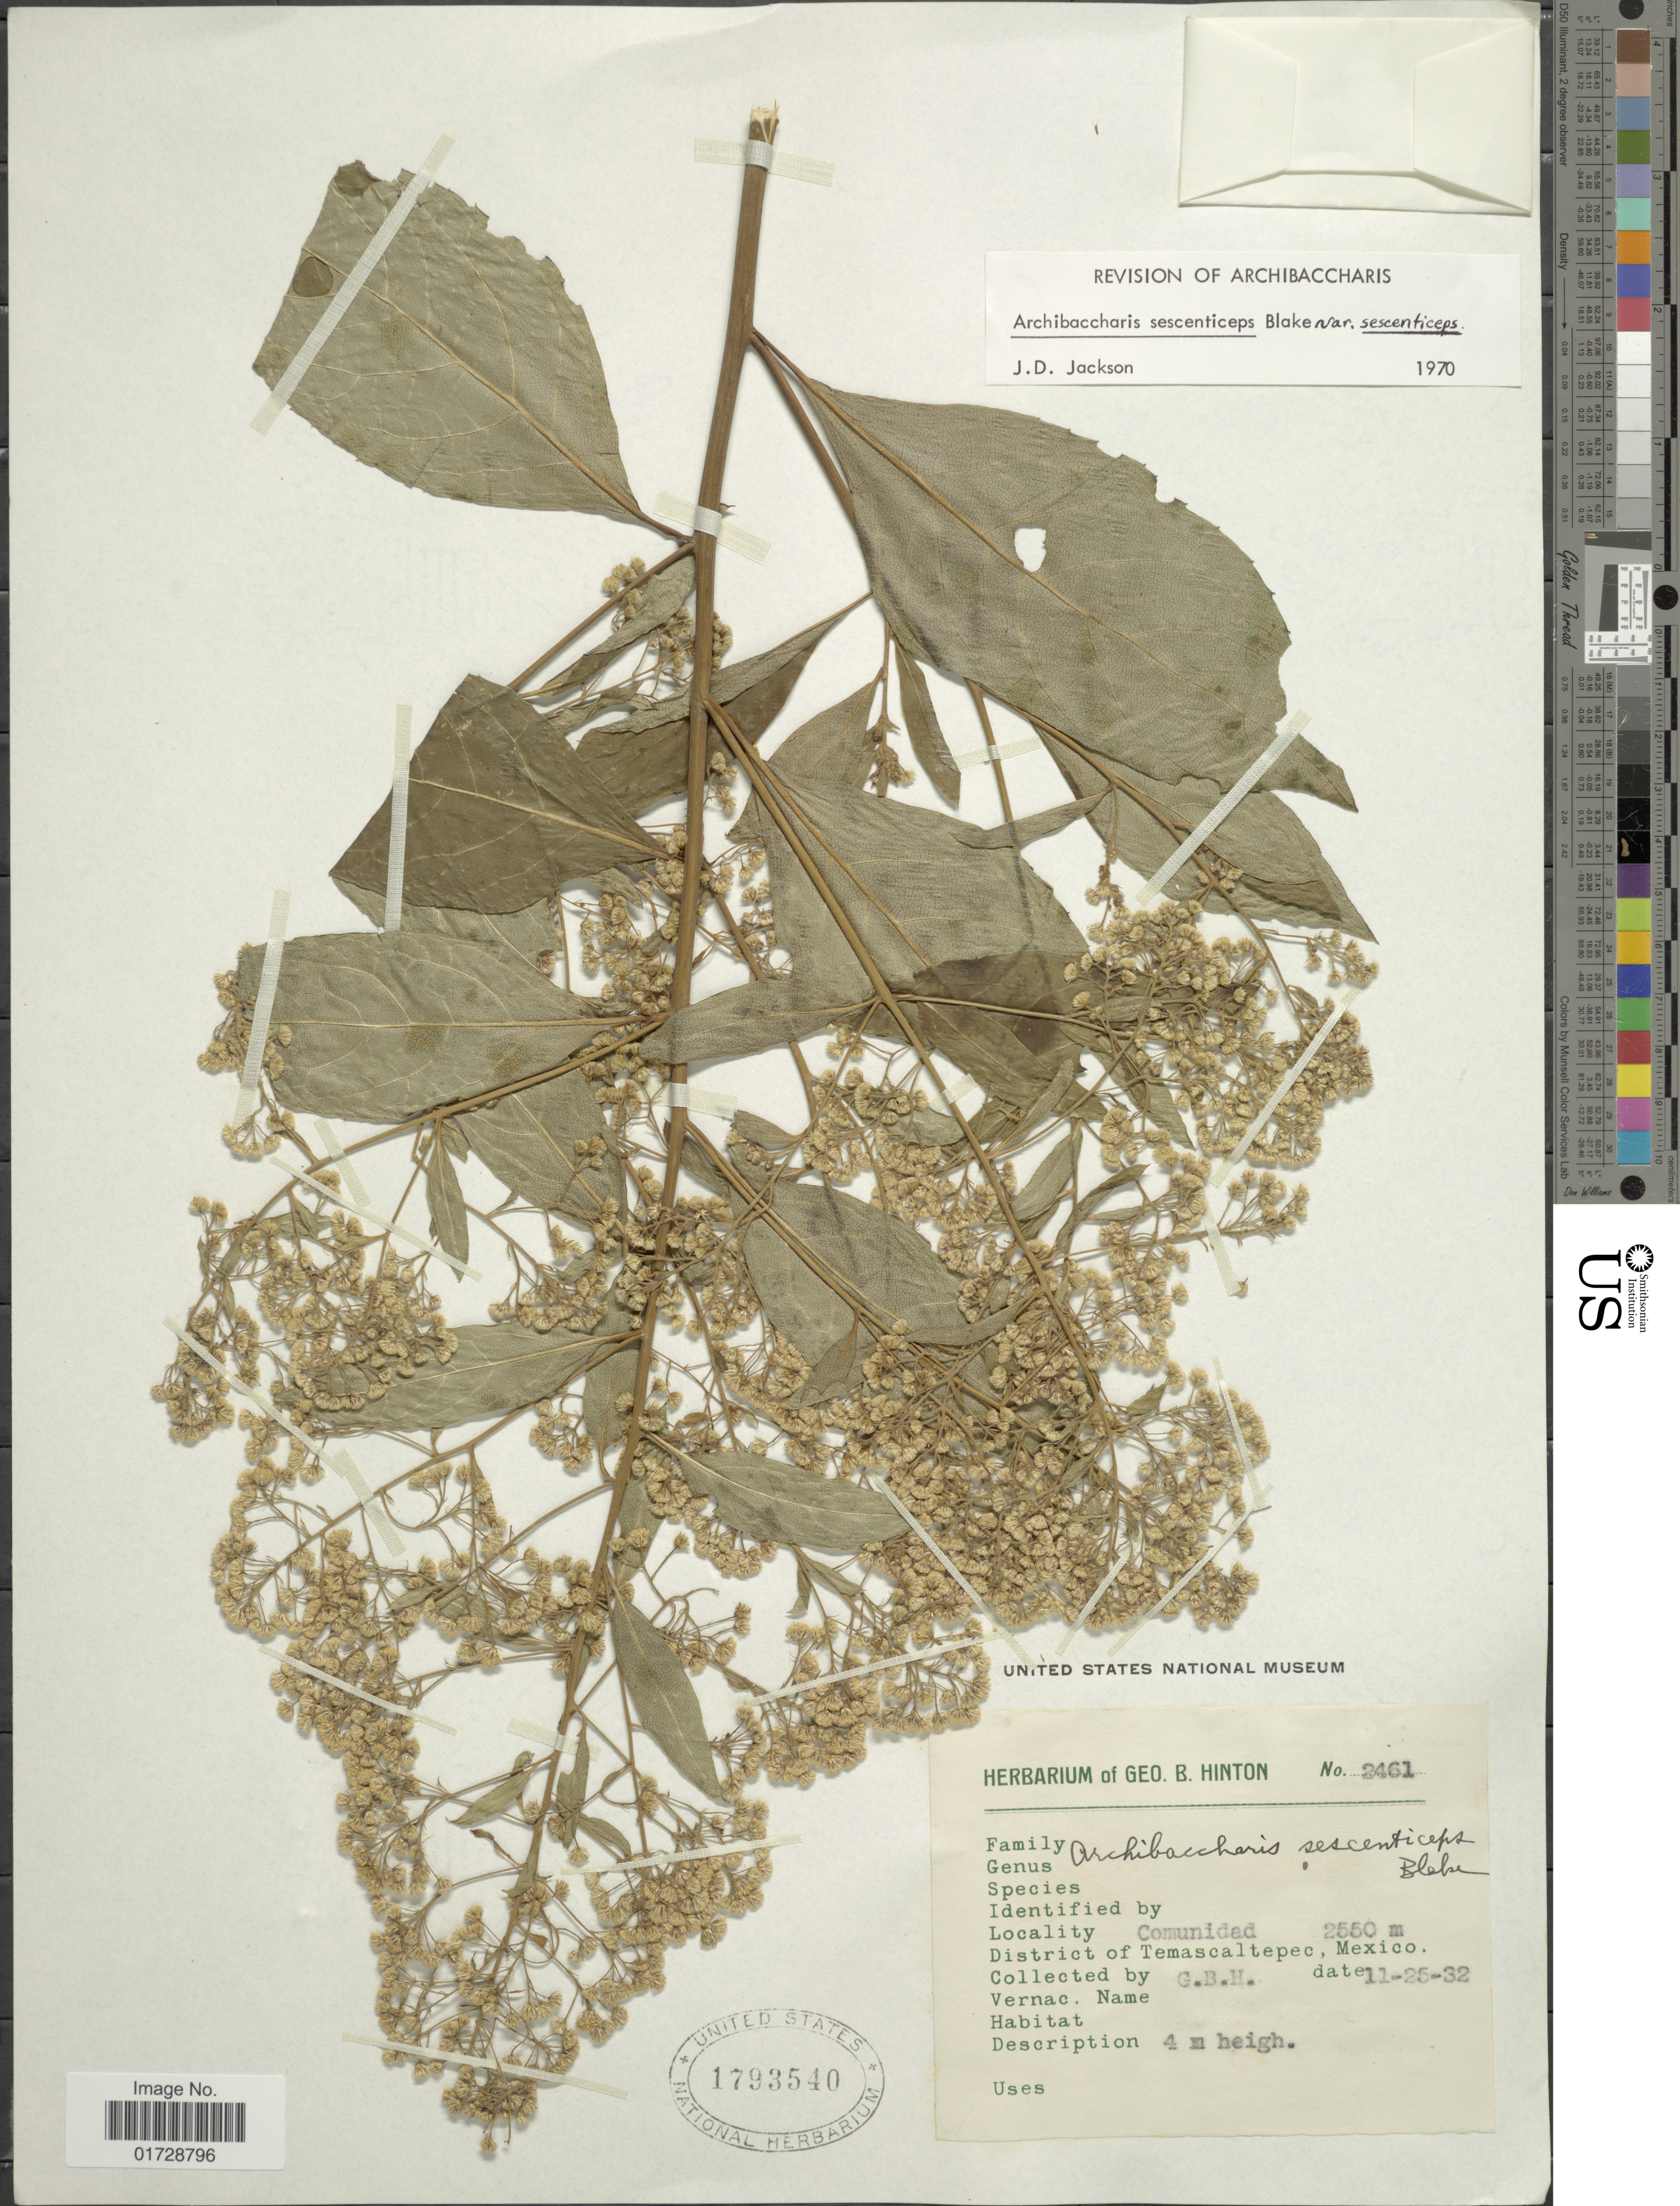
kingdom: Plantae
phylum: Tracheophyta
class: Magnoliopsida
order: Asterales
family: Asteraceae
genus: Archibaccharis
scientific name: Archibaccharis sescenticeps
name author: (S.F. Blake) S.F. Blake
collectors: G. B. Hinton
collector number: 2461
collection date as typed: Transcribed d/m/y: 25/11/32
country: Mexico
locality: Comunidad, District of Temascaltepec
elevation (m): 2550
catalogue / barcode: US 1793540